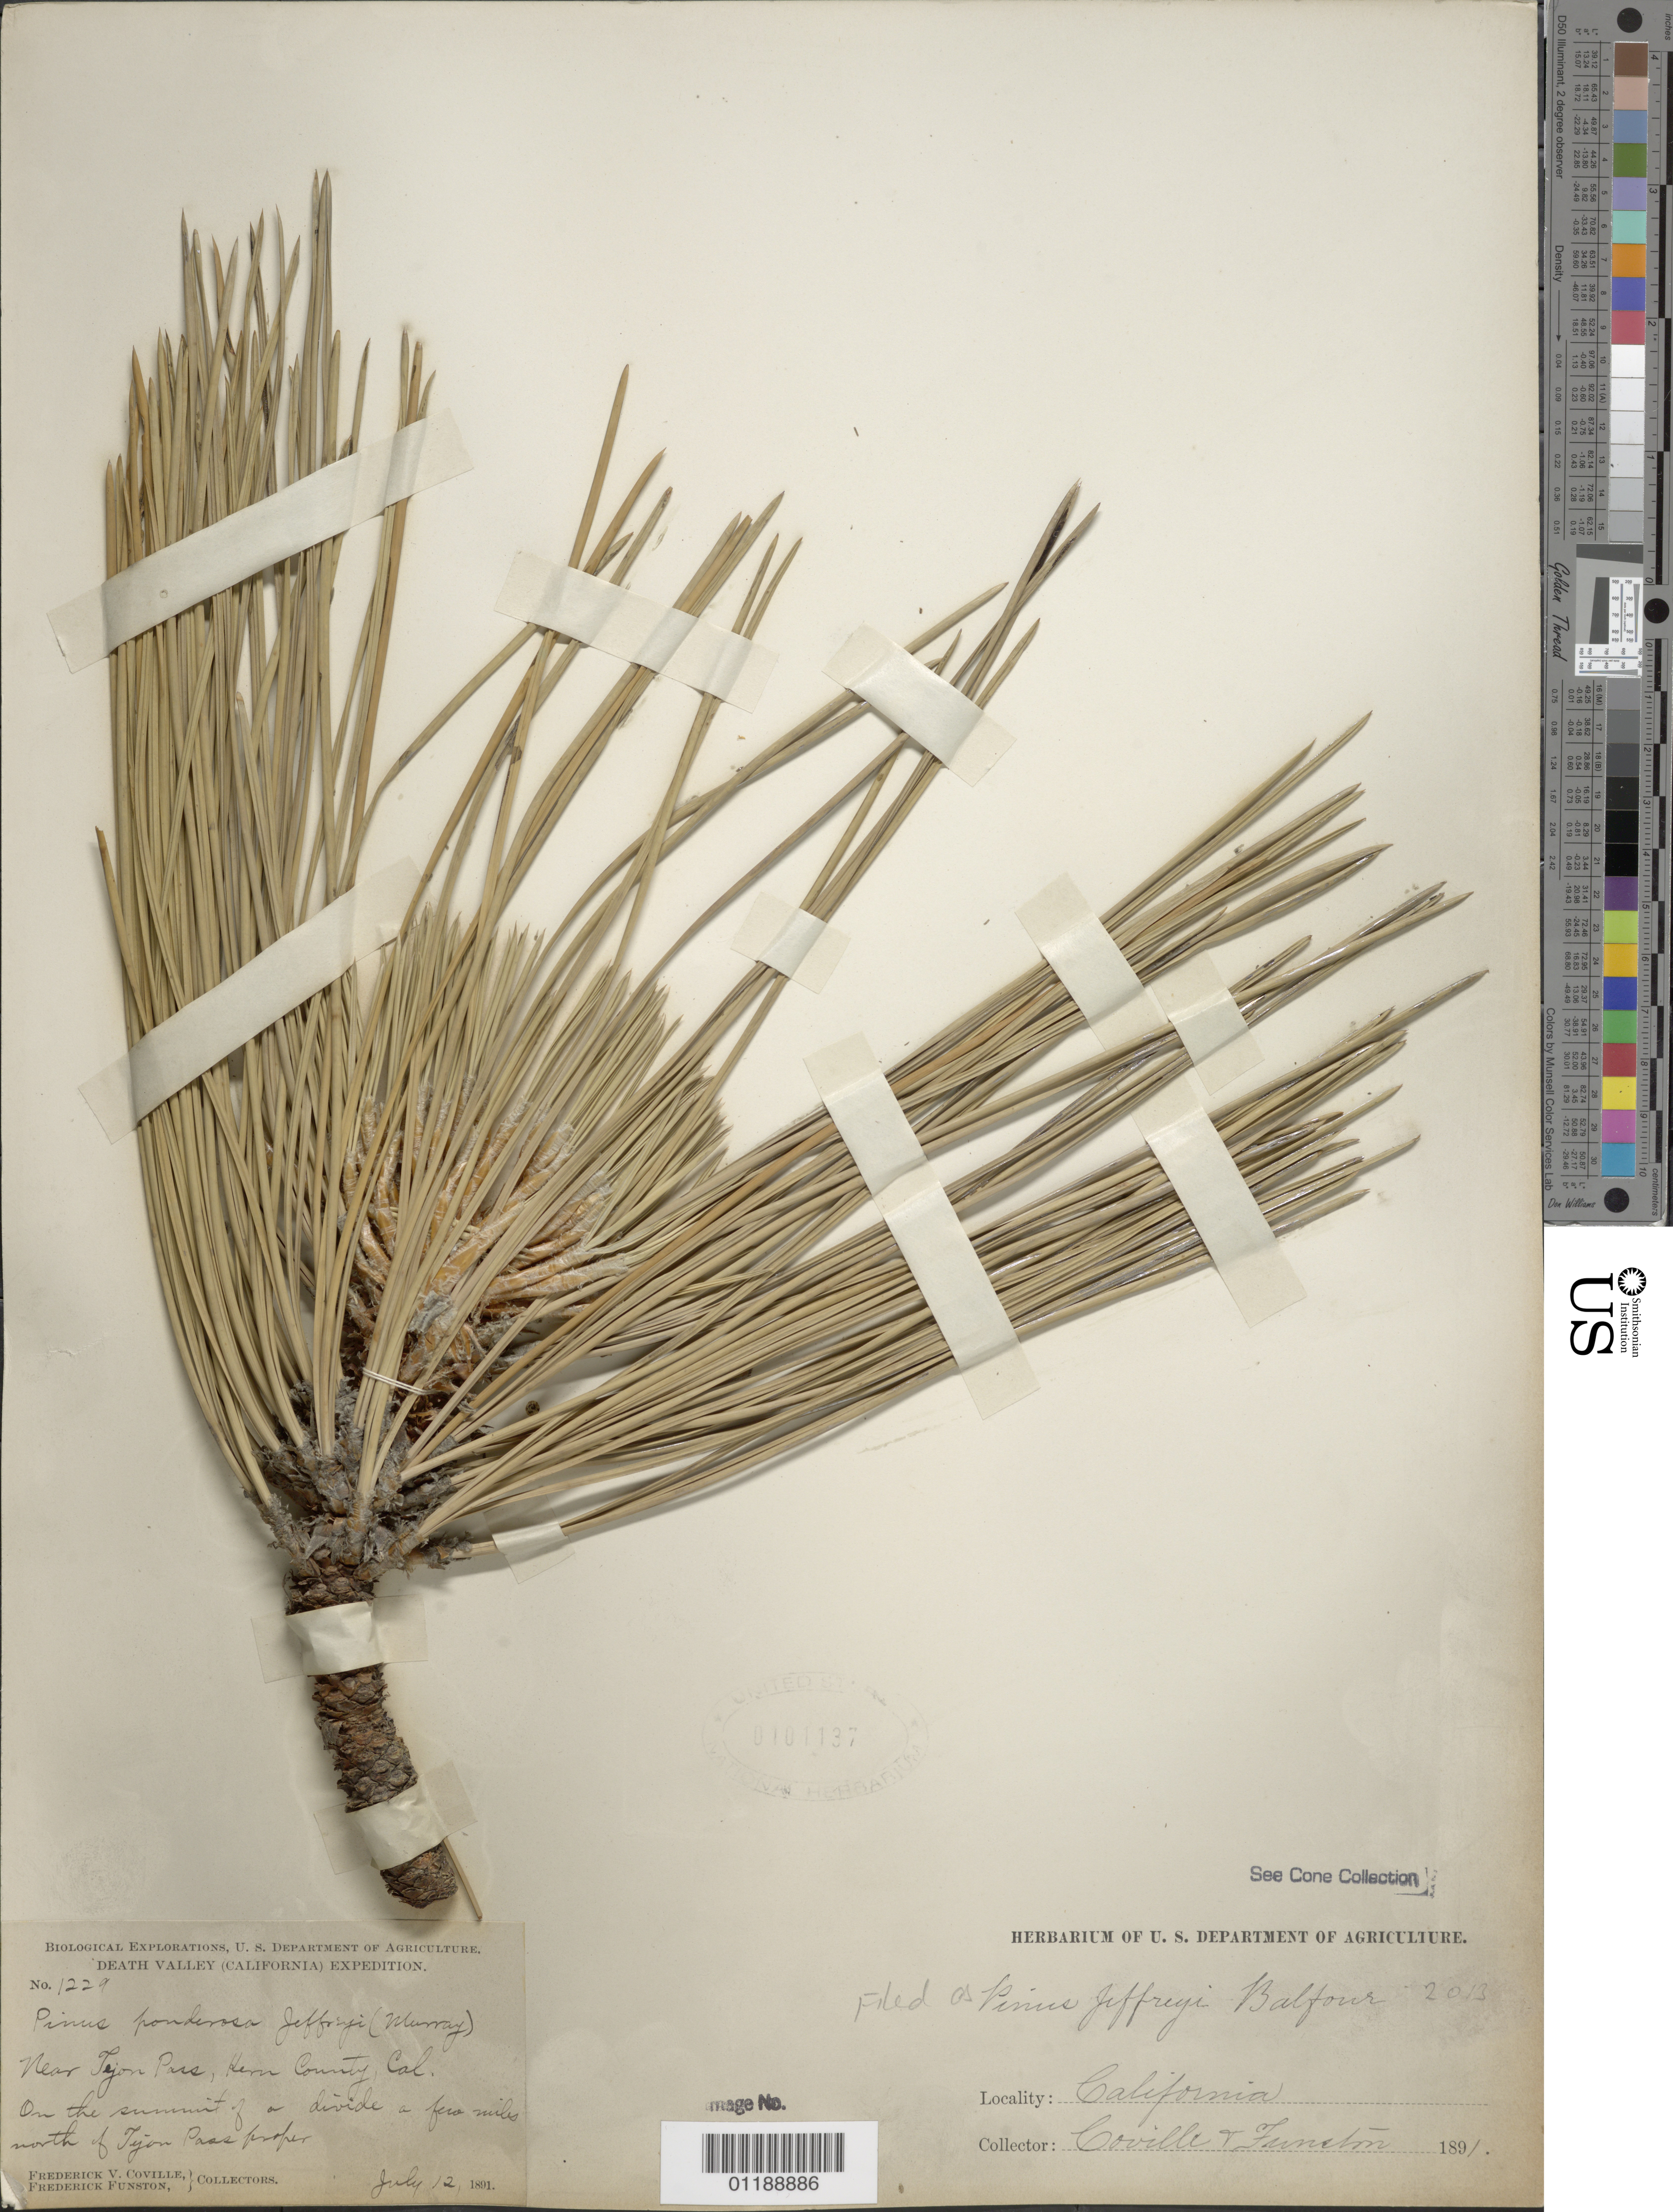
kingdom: Plantae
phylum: Tracheophyta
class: Pinopsida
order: Pinales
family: Pinaceae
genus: Pinus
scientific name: Pinus jeffreyi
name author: Balf.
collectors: F. V. Coville & F. Funston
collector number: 1229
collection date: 1891-07-12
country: United States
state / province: California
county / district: Kern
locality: near Tejon Pass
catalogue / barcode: US 101137